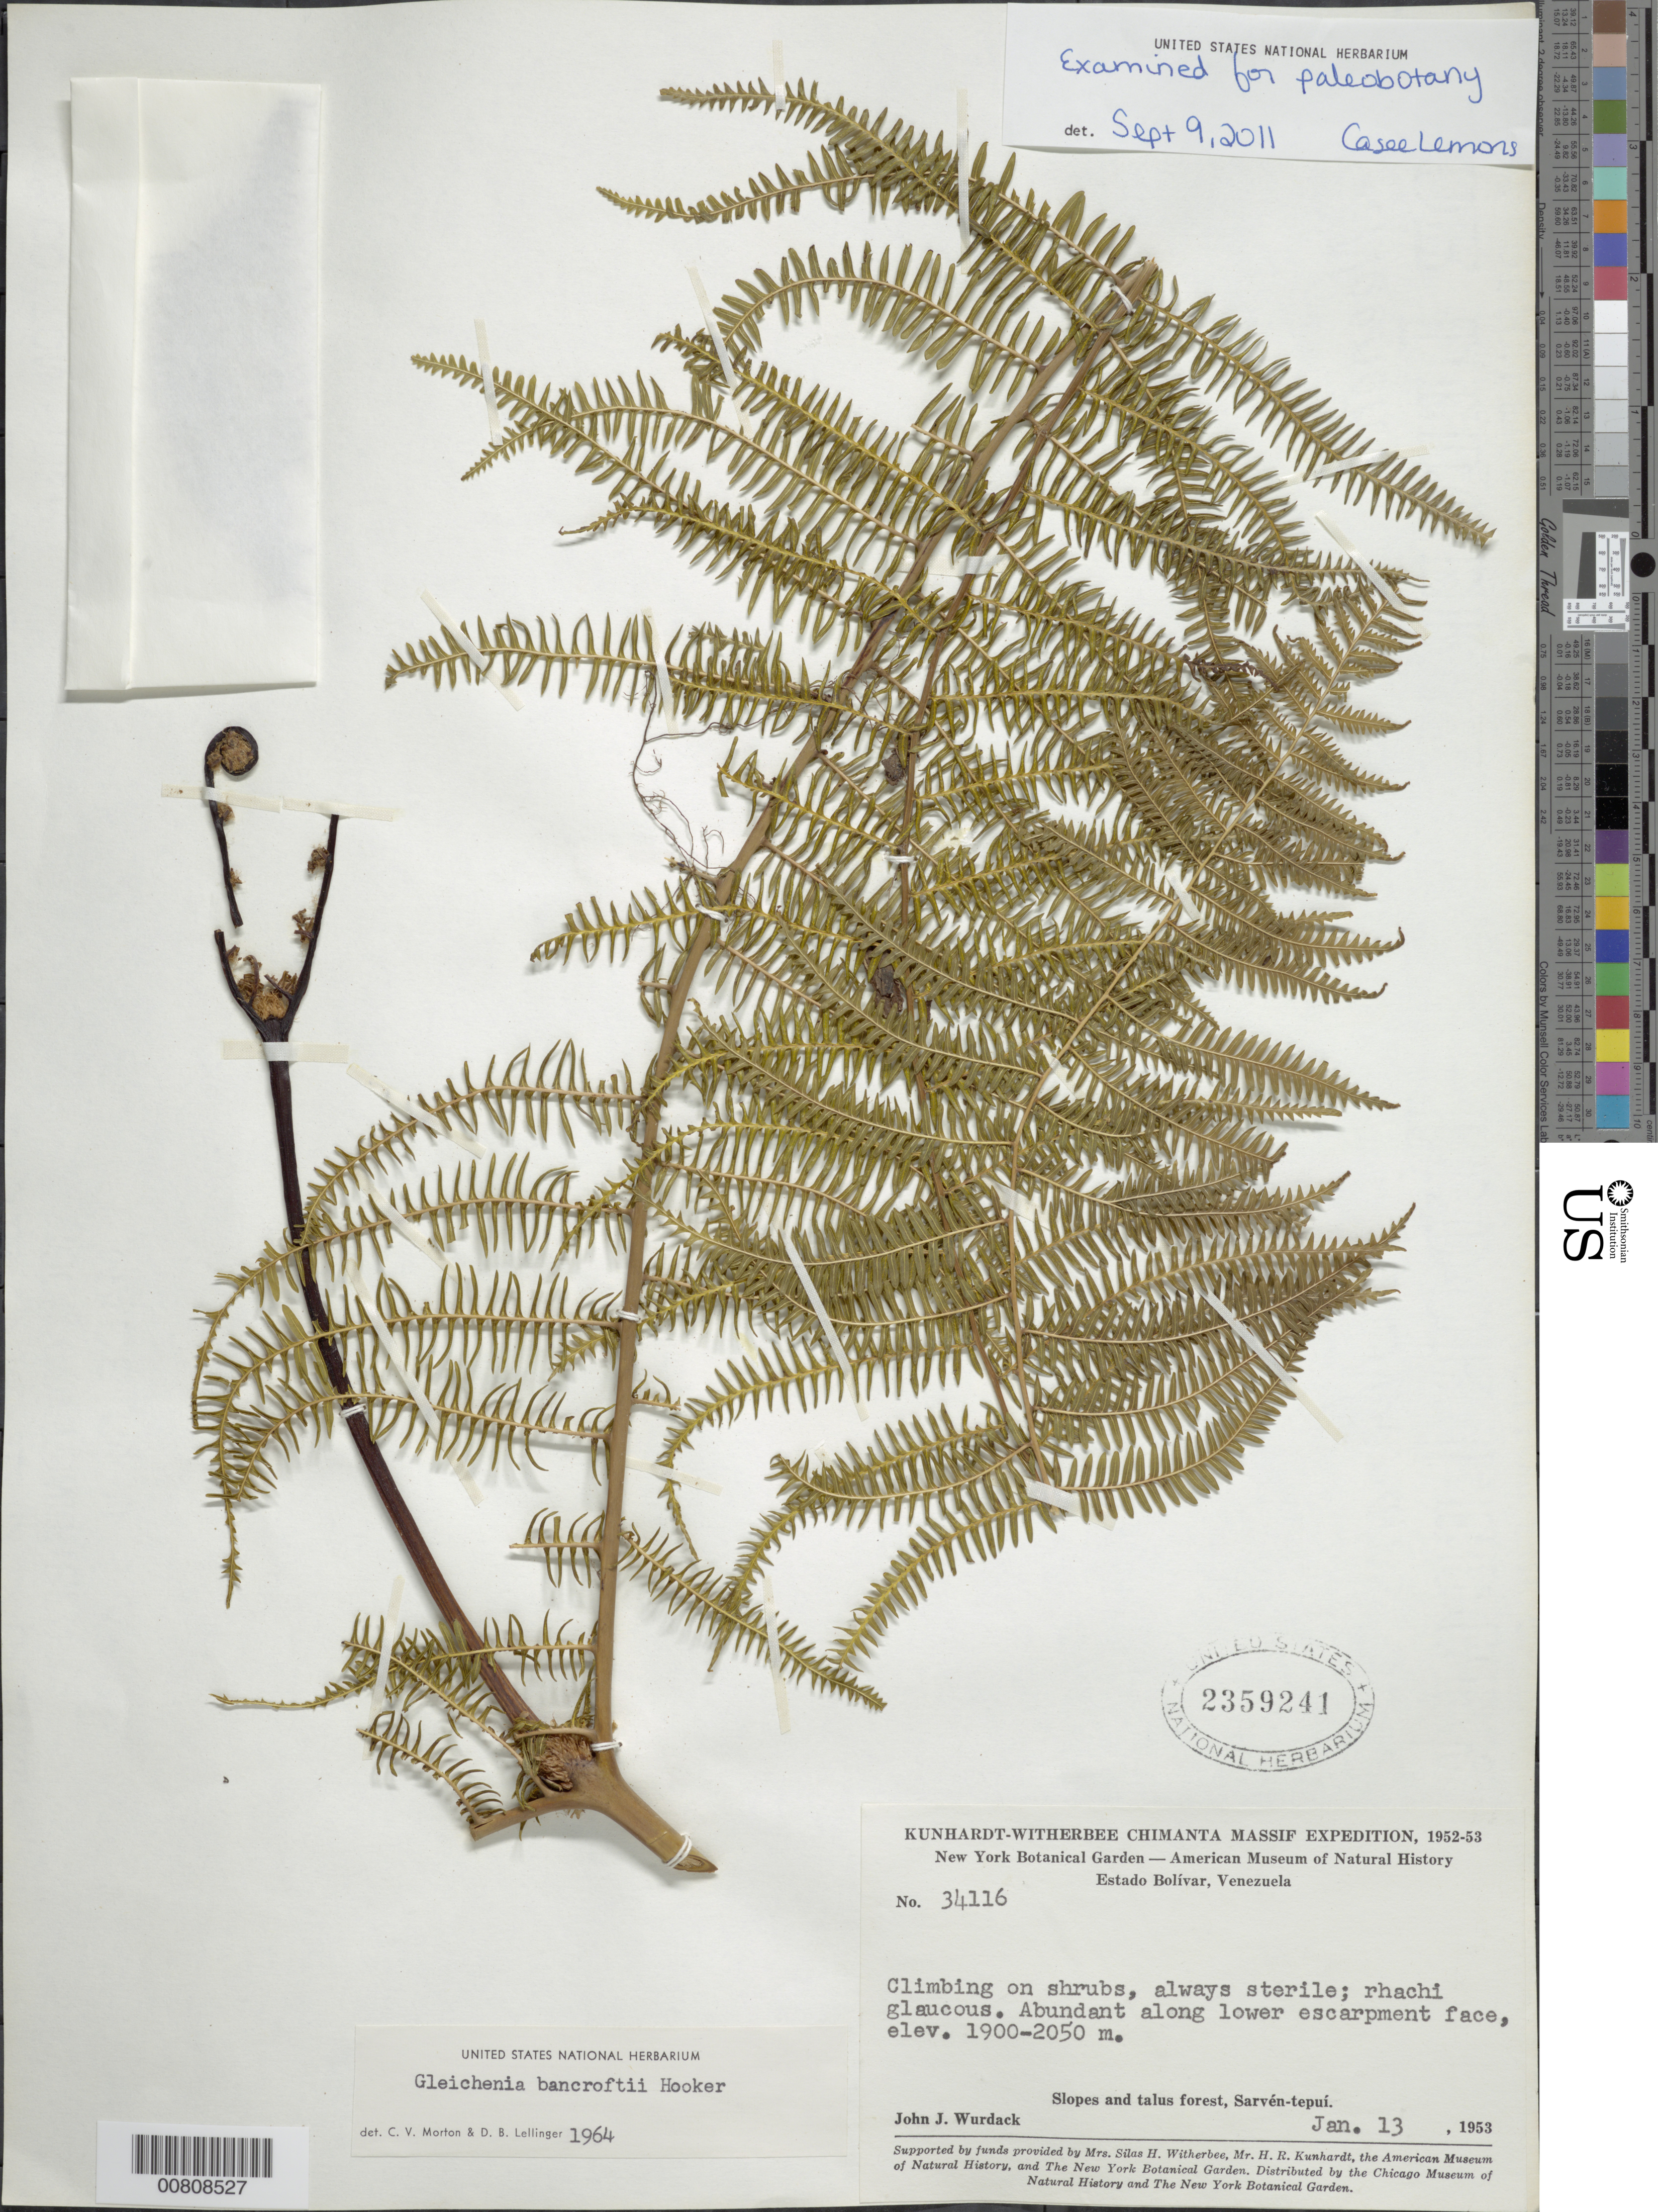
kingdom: Plantae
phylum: Tracheophyta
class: Polypodiopsida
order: Gleicheniales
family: Gleicheniaceae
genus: Diplopterygium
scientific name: Diplopterygium bancroftii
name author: (Hook.) A.R. Sm.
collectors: J. J. Wurdack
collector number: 34116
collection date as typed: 13-Jan-53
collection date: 1953-01-13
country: Venezuela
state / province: Bolívar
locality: Sarvén-tepuí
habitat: Along lower escarpment face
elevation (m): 1900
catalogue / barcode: US 2359241